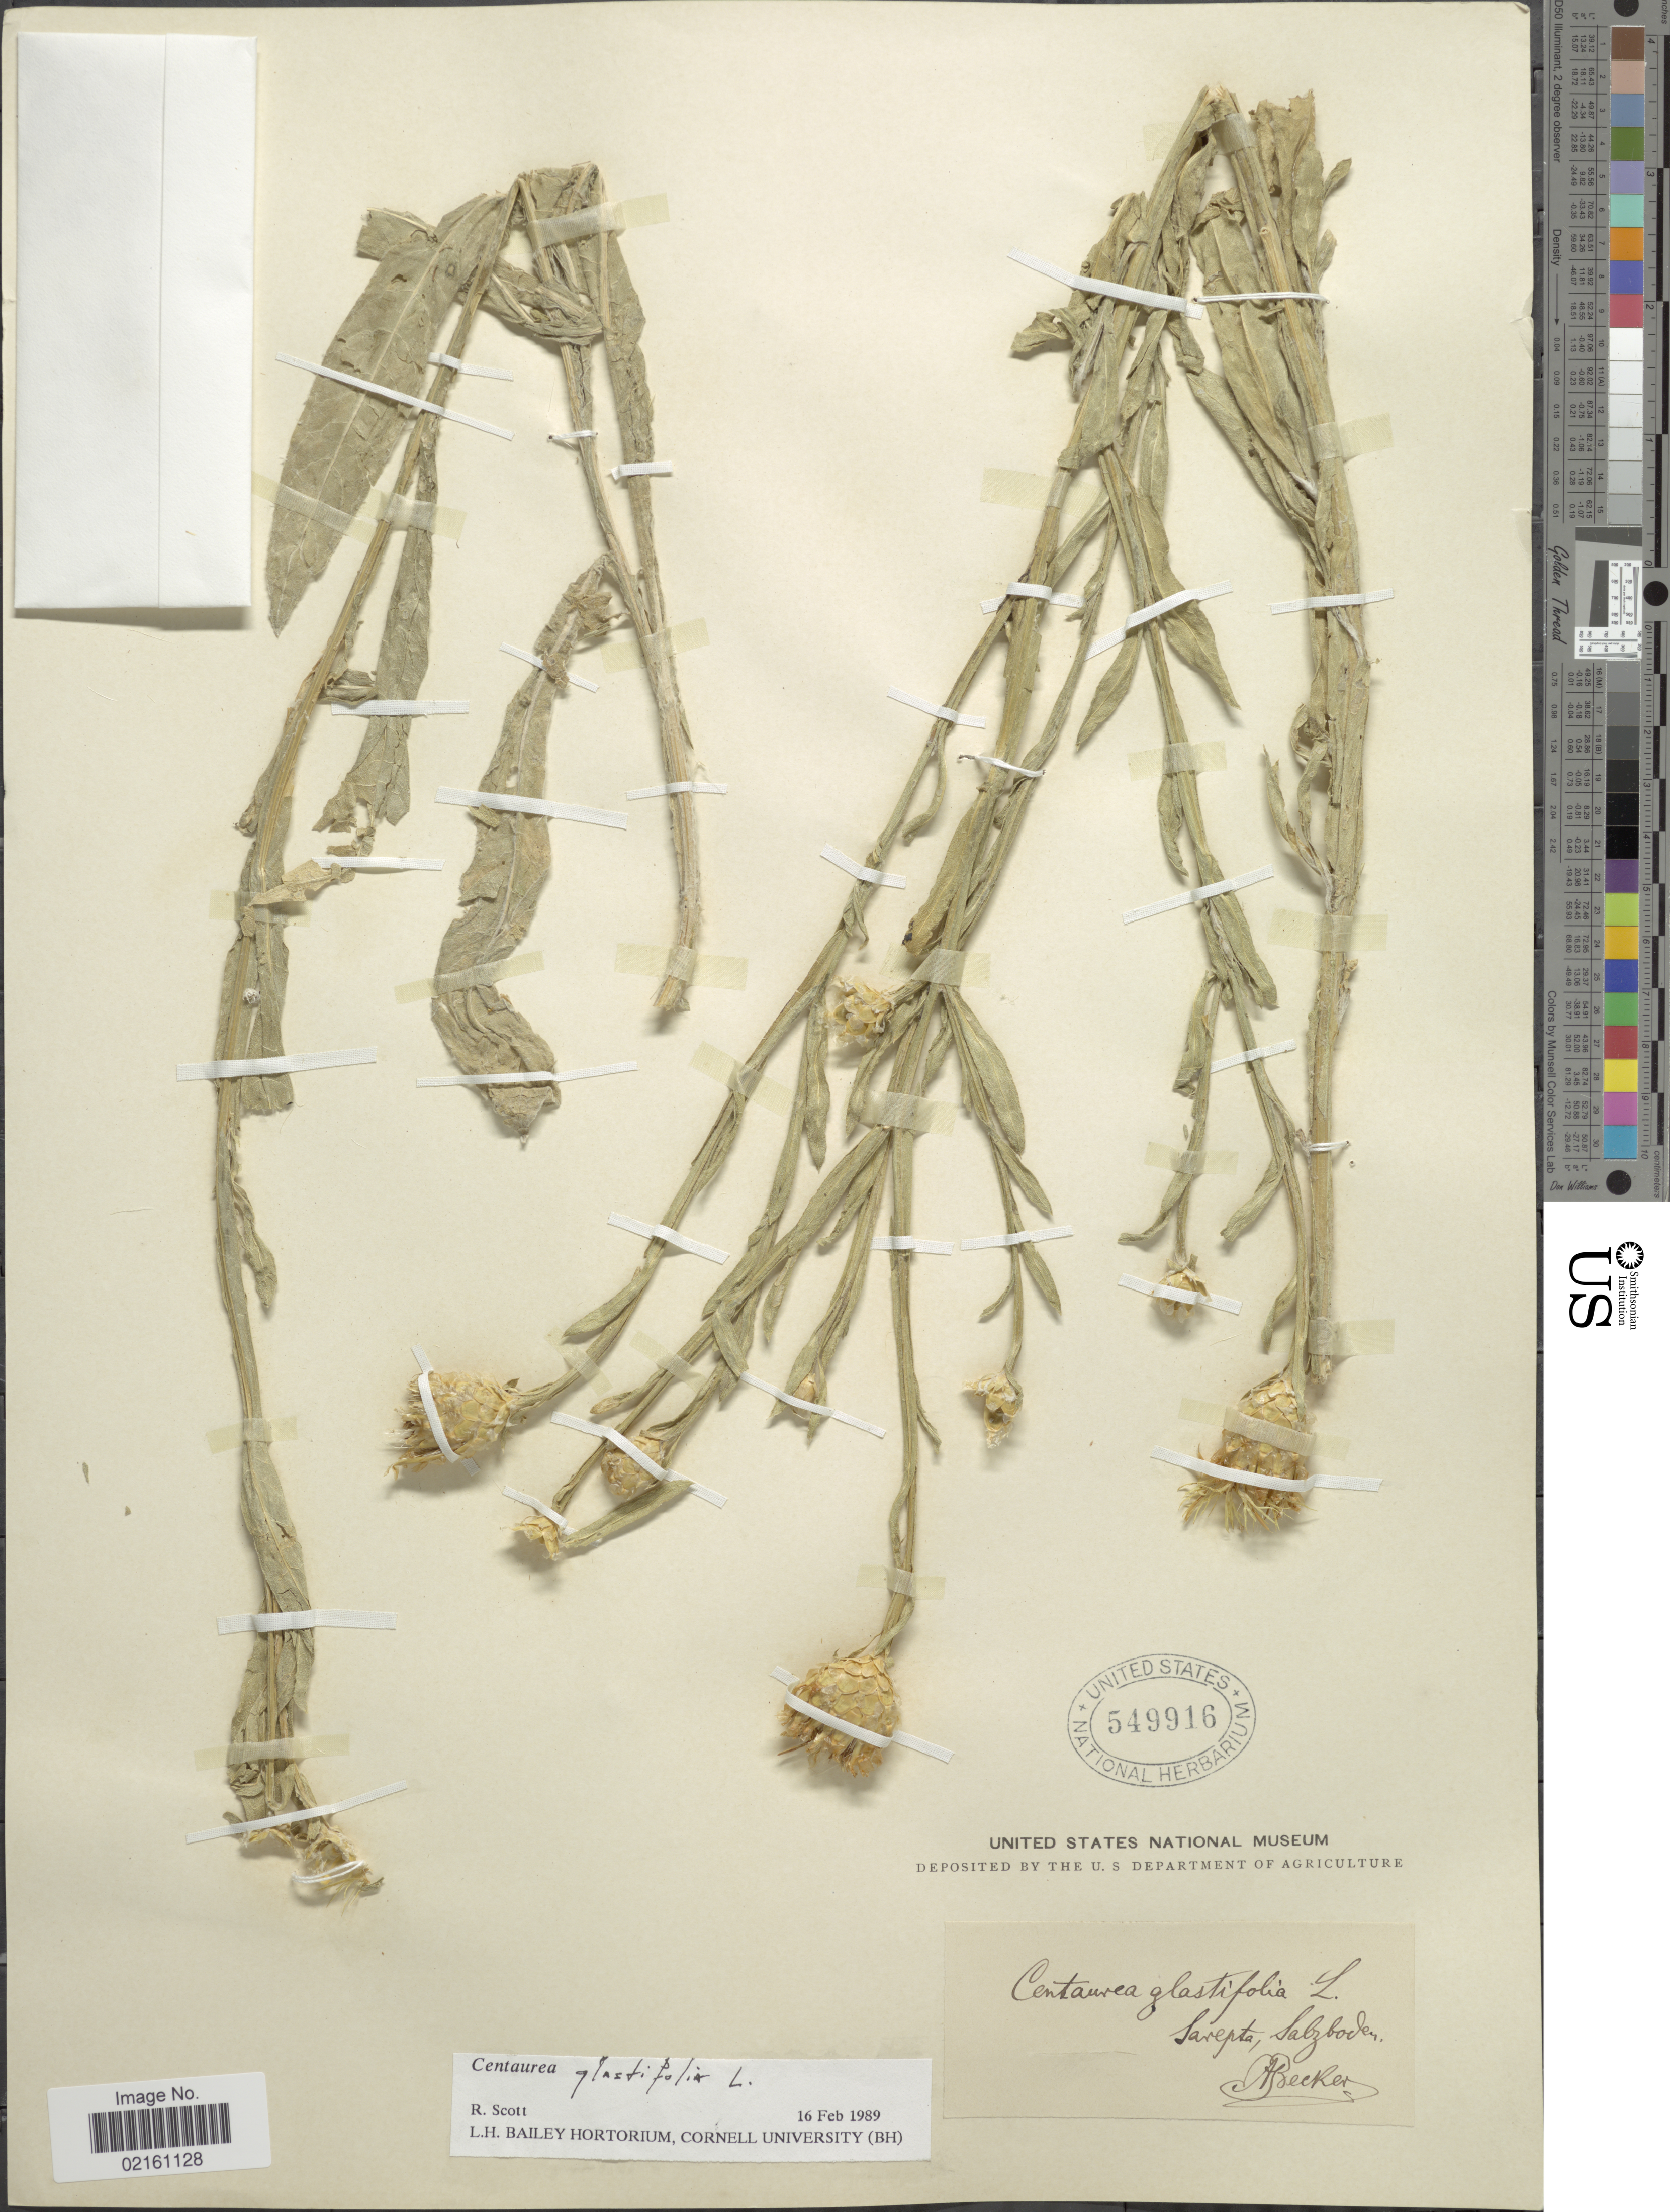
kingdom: Plantae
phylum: Tracheophyta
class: Magnoliopsida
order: Asterales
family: Asteraceae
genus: Centaurea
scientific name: Centaurea glastifolia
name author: L.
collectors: A. Becker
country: Russian Federation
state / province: Volgograd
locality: Sarepta, Salzboden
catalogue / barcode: US 549916